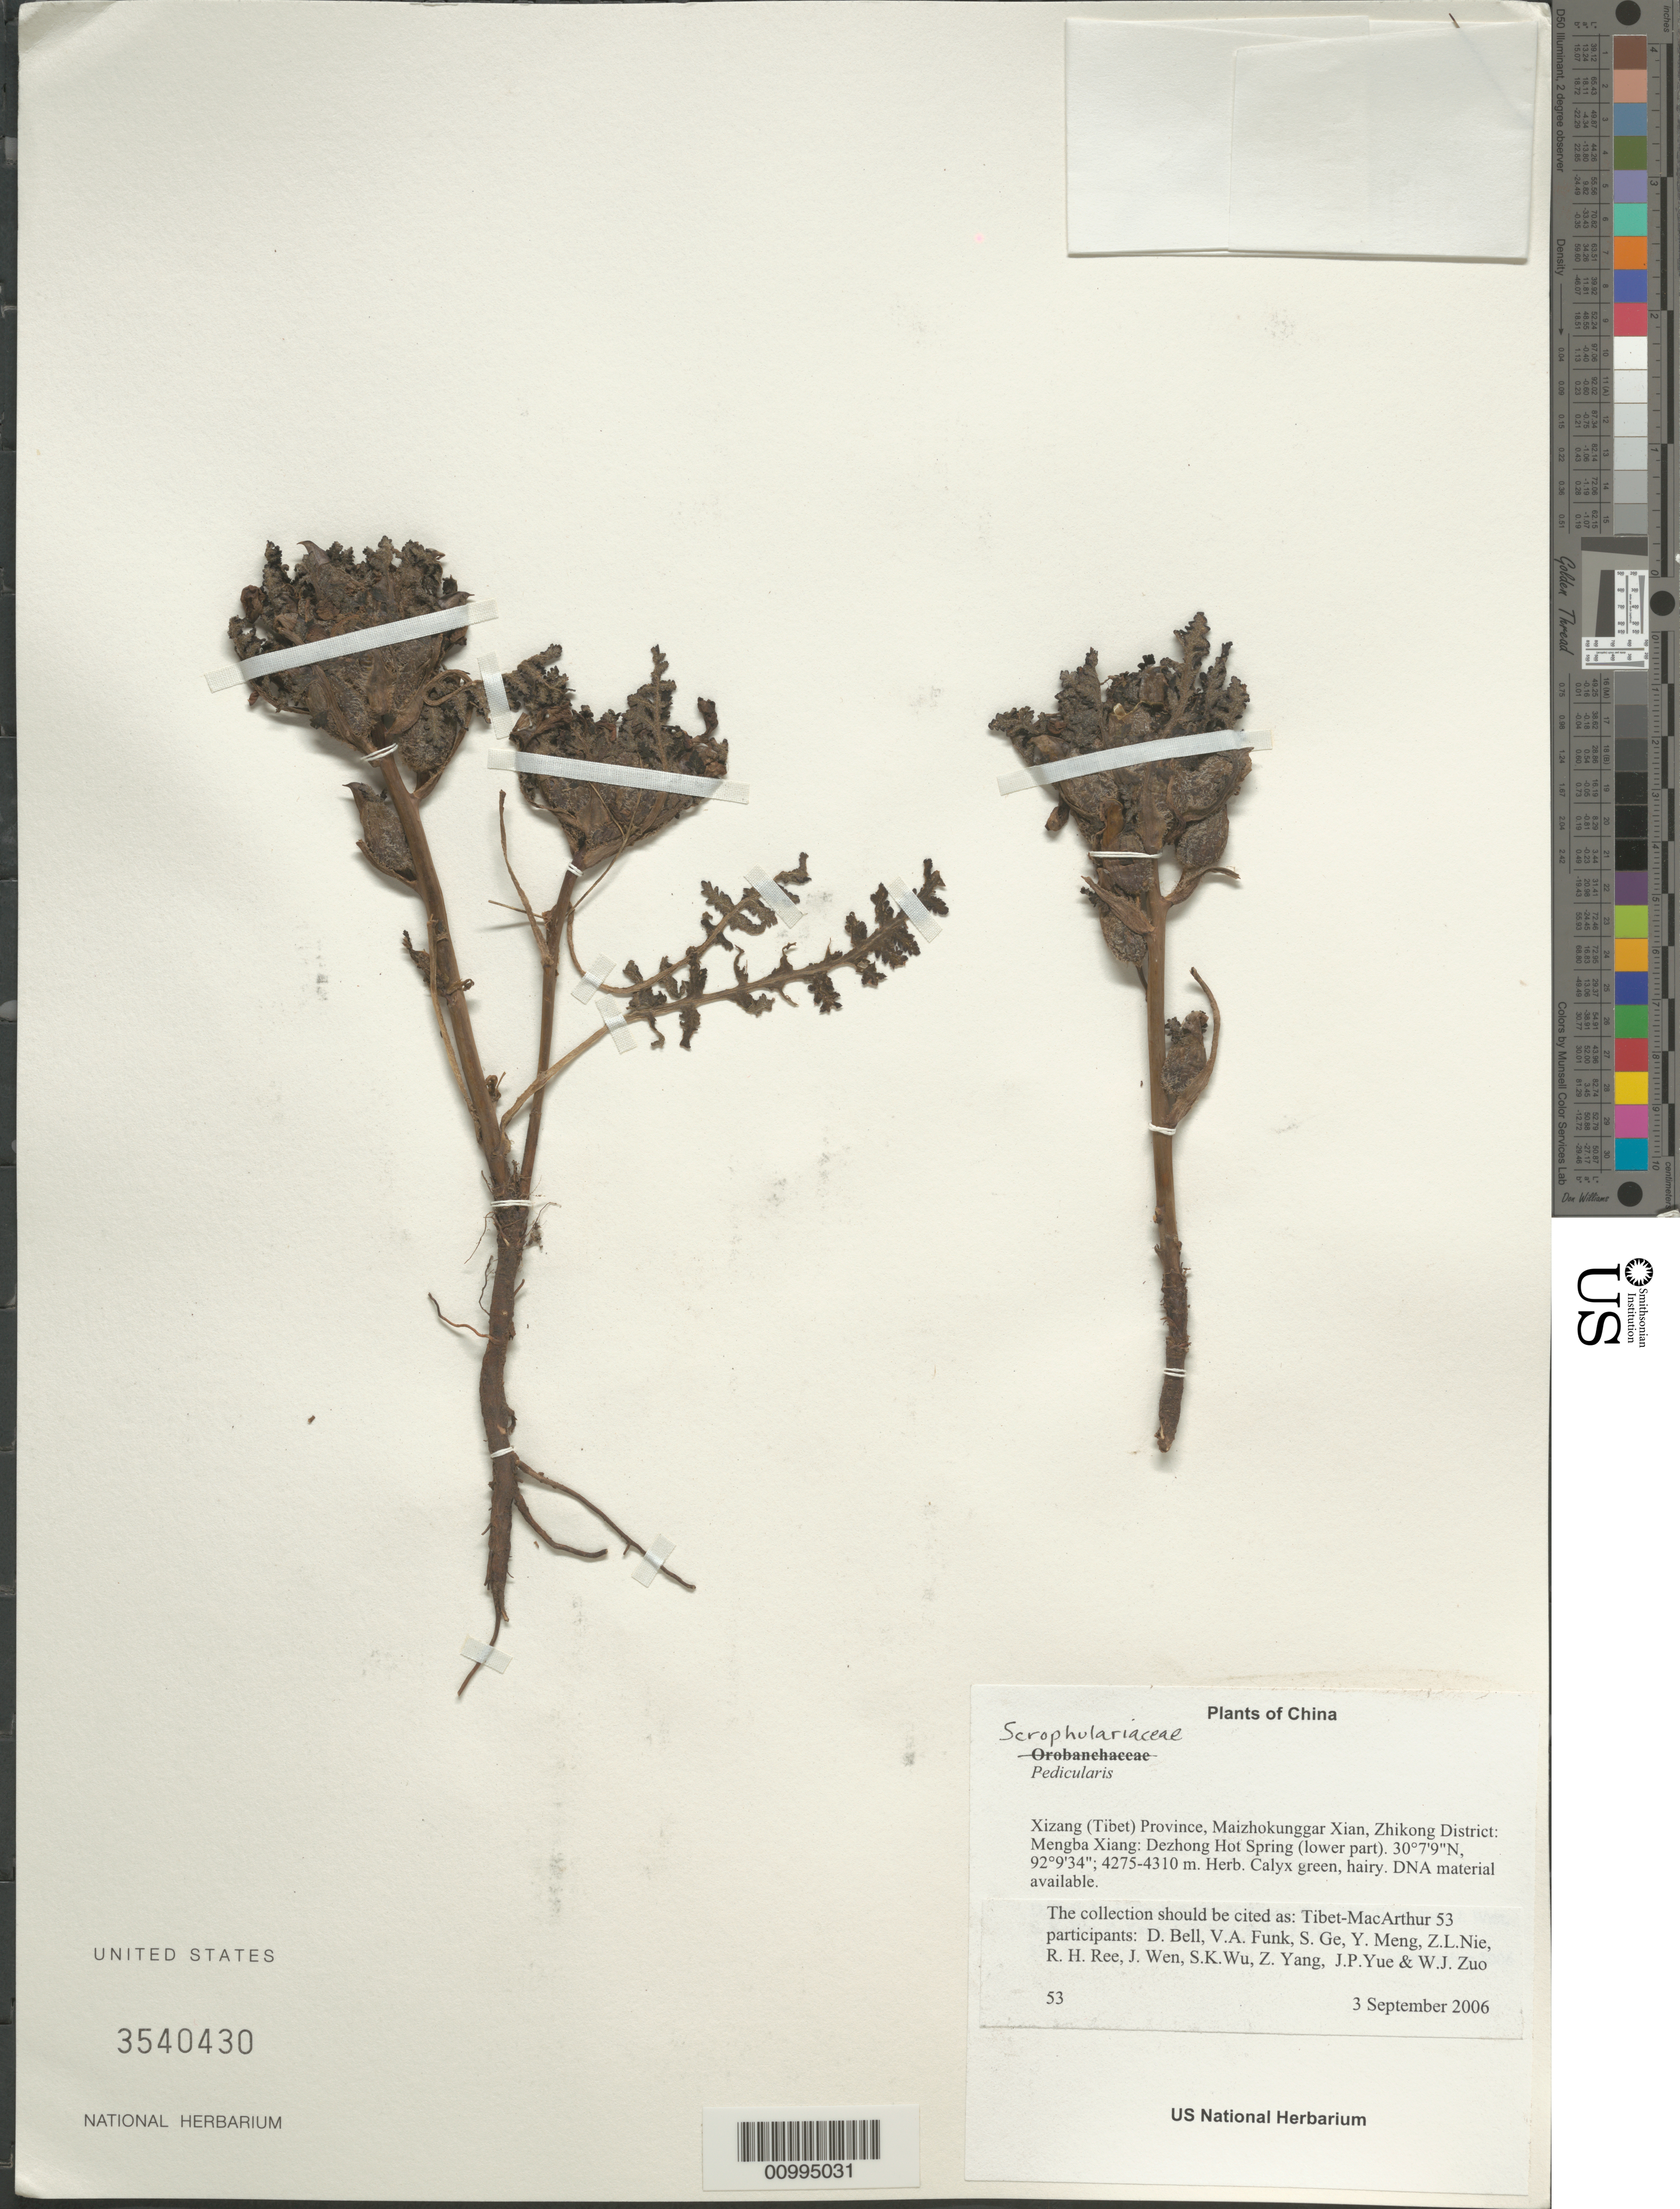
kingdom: Plantae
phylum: Tracheophyta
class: Magnoliopsida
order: Lamiales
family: Orobanchaceae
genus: Pedicularis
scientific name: Pedicularis sp.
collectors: Tibet-MacArthur, D. A. Bell, V. Funk, S. Ge, Y. Meng, Z. Nie, R. Ree, J. Wen, S. K. Wu, Z. Yang, J. Yue & W. Zuo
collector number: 53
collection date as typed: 03 Sep 2006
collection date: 2006-09-03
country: China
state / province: Xizang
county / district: Maizhokunggar Xian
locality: Zhikong District: Mengba Xiang:Dezhong Hot Spring (lower part).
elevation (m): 4275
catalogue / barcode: US 3540430